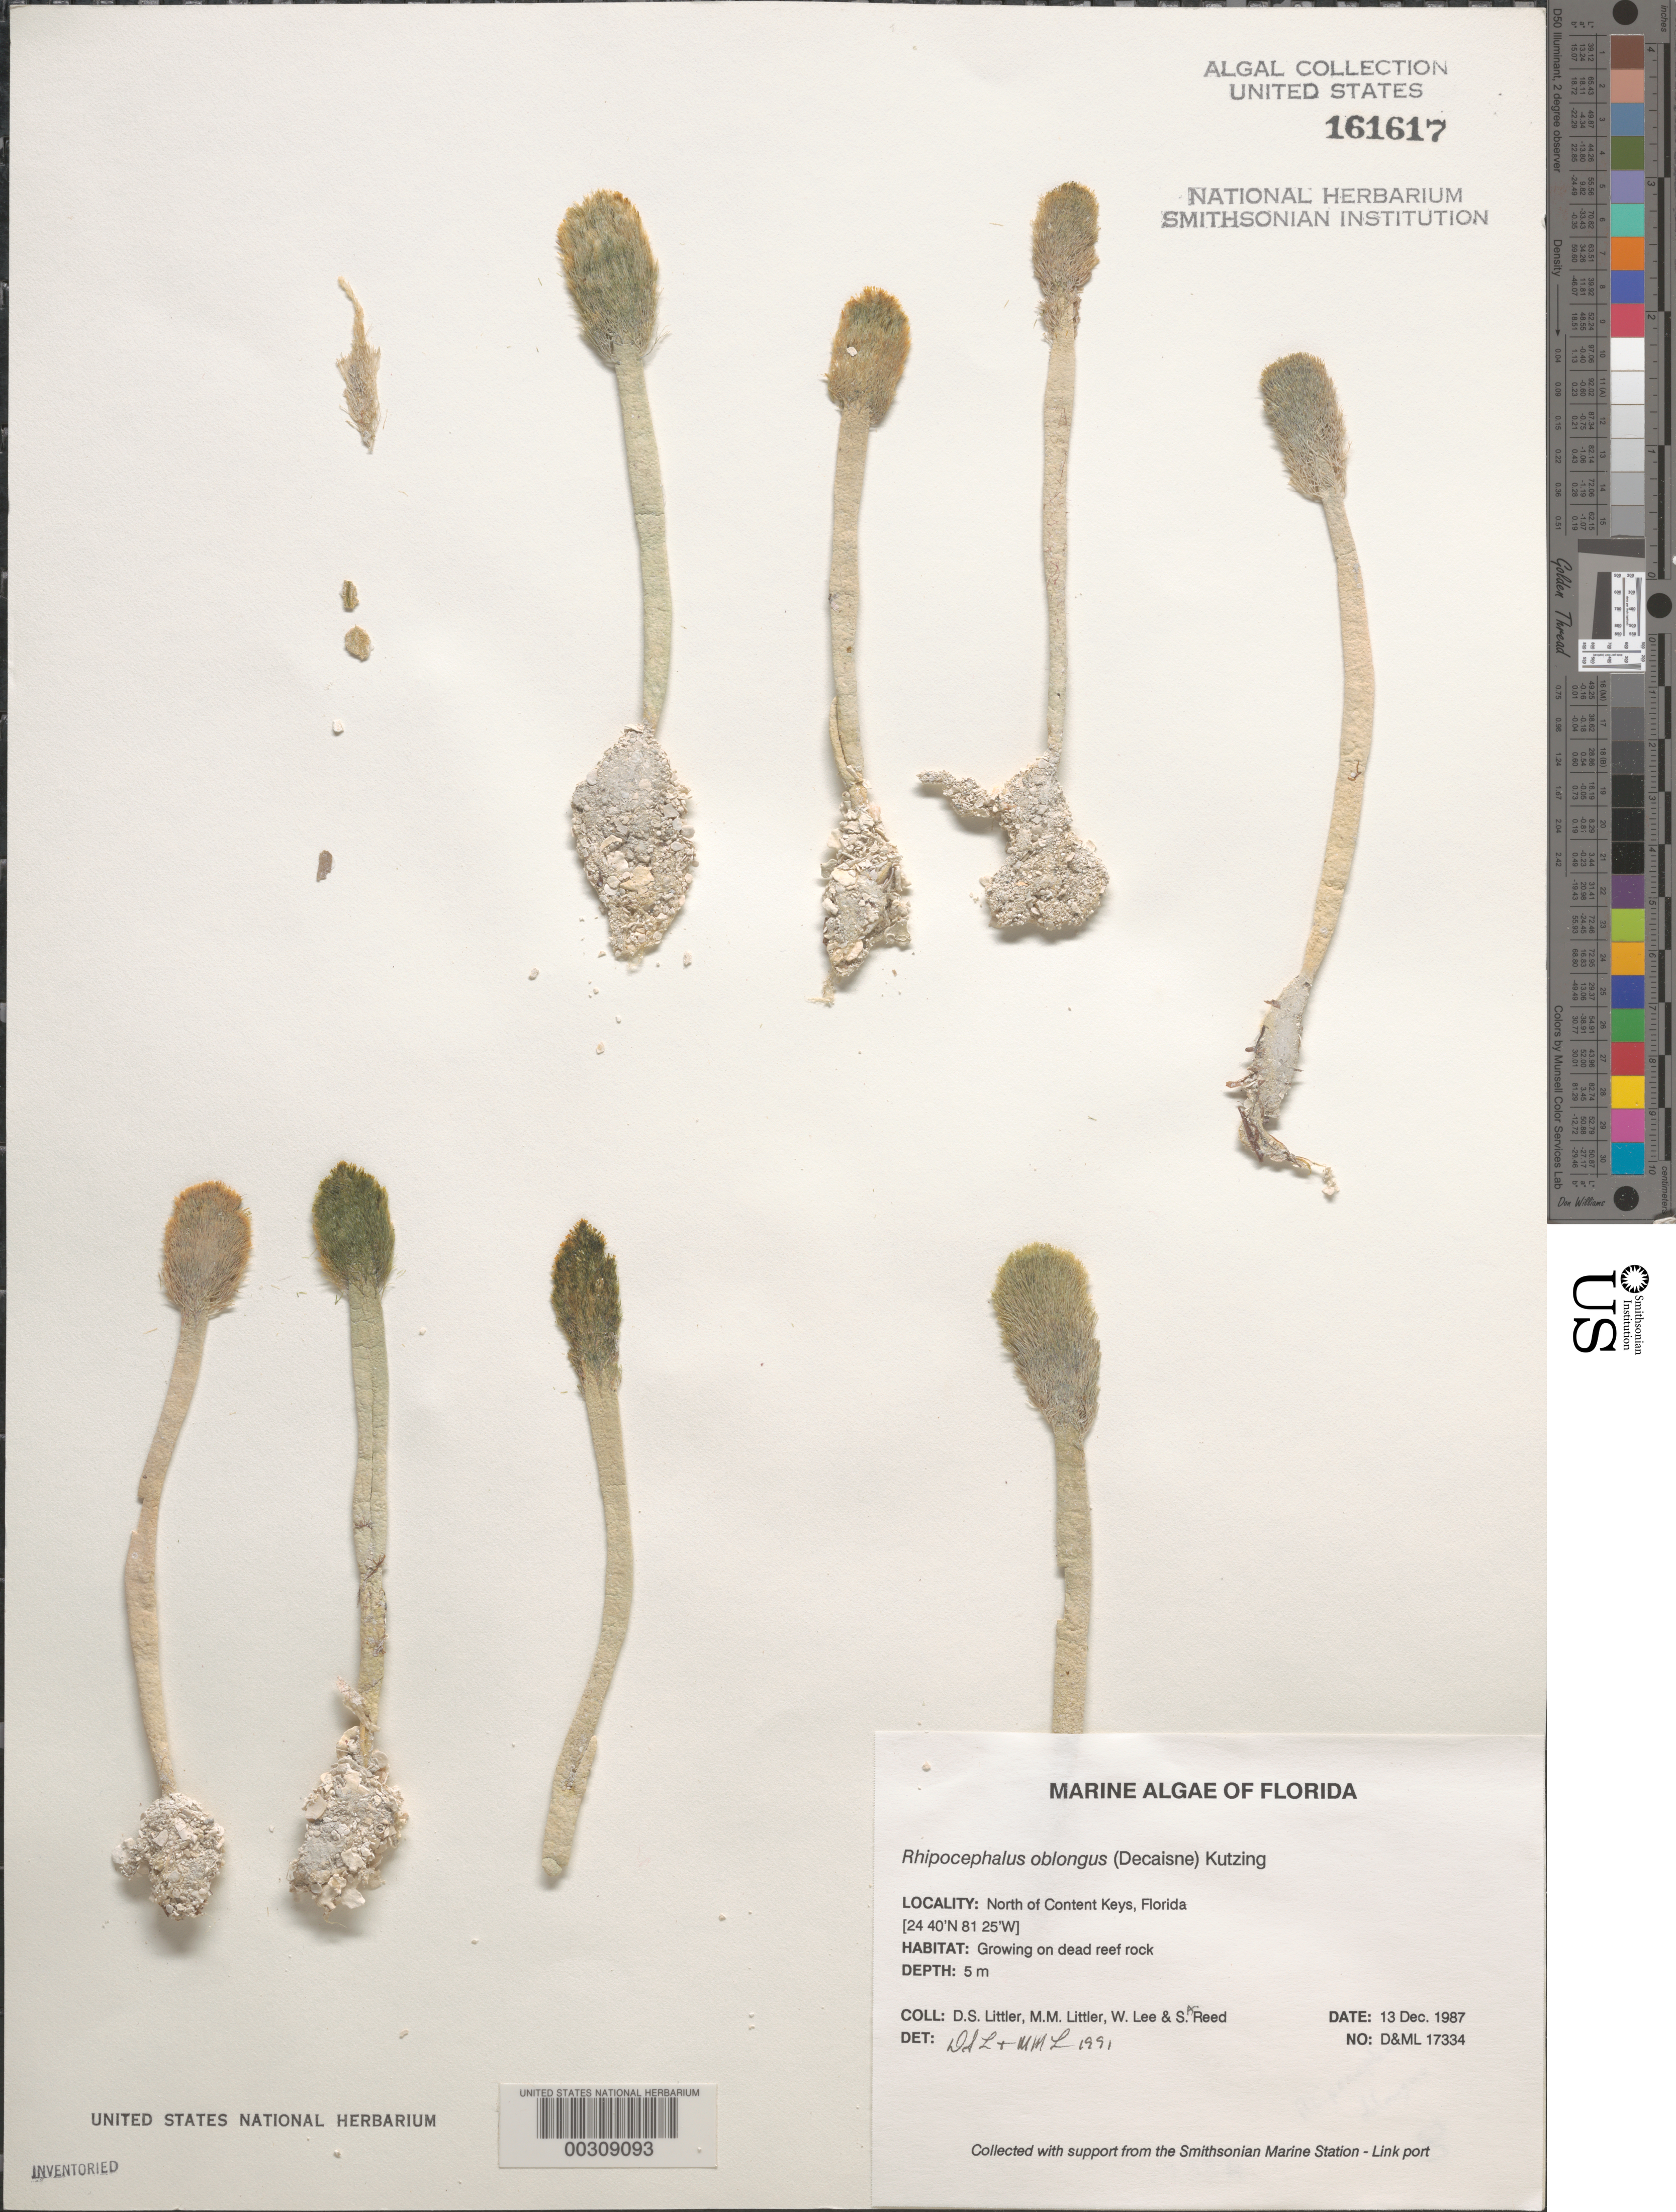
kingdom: Plantae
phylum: Chlorophyta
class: Ulvophyceae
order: Bryopsidales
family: Udoteaceae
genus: Rhipocephalus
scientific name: Rhipocephalus oblongus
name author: (Decne.) Kütz.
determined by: Littler, D. S.; Littler, M. M.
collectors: D. S. Littler, M. M. Littler, W. Lee & S. Reed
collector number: D&ML 17334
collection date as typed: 13 Dec 1987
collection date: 1987-12-13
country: United States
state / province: Florida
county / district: Monroe County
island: Florida Keys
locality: North of Content Keys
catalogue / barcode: US 161617